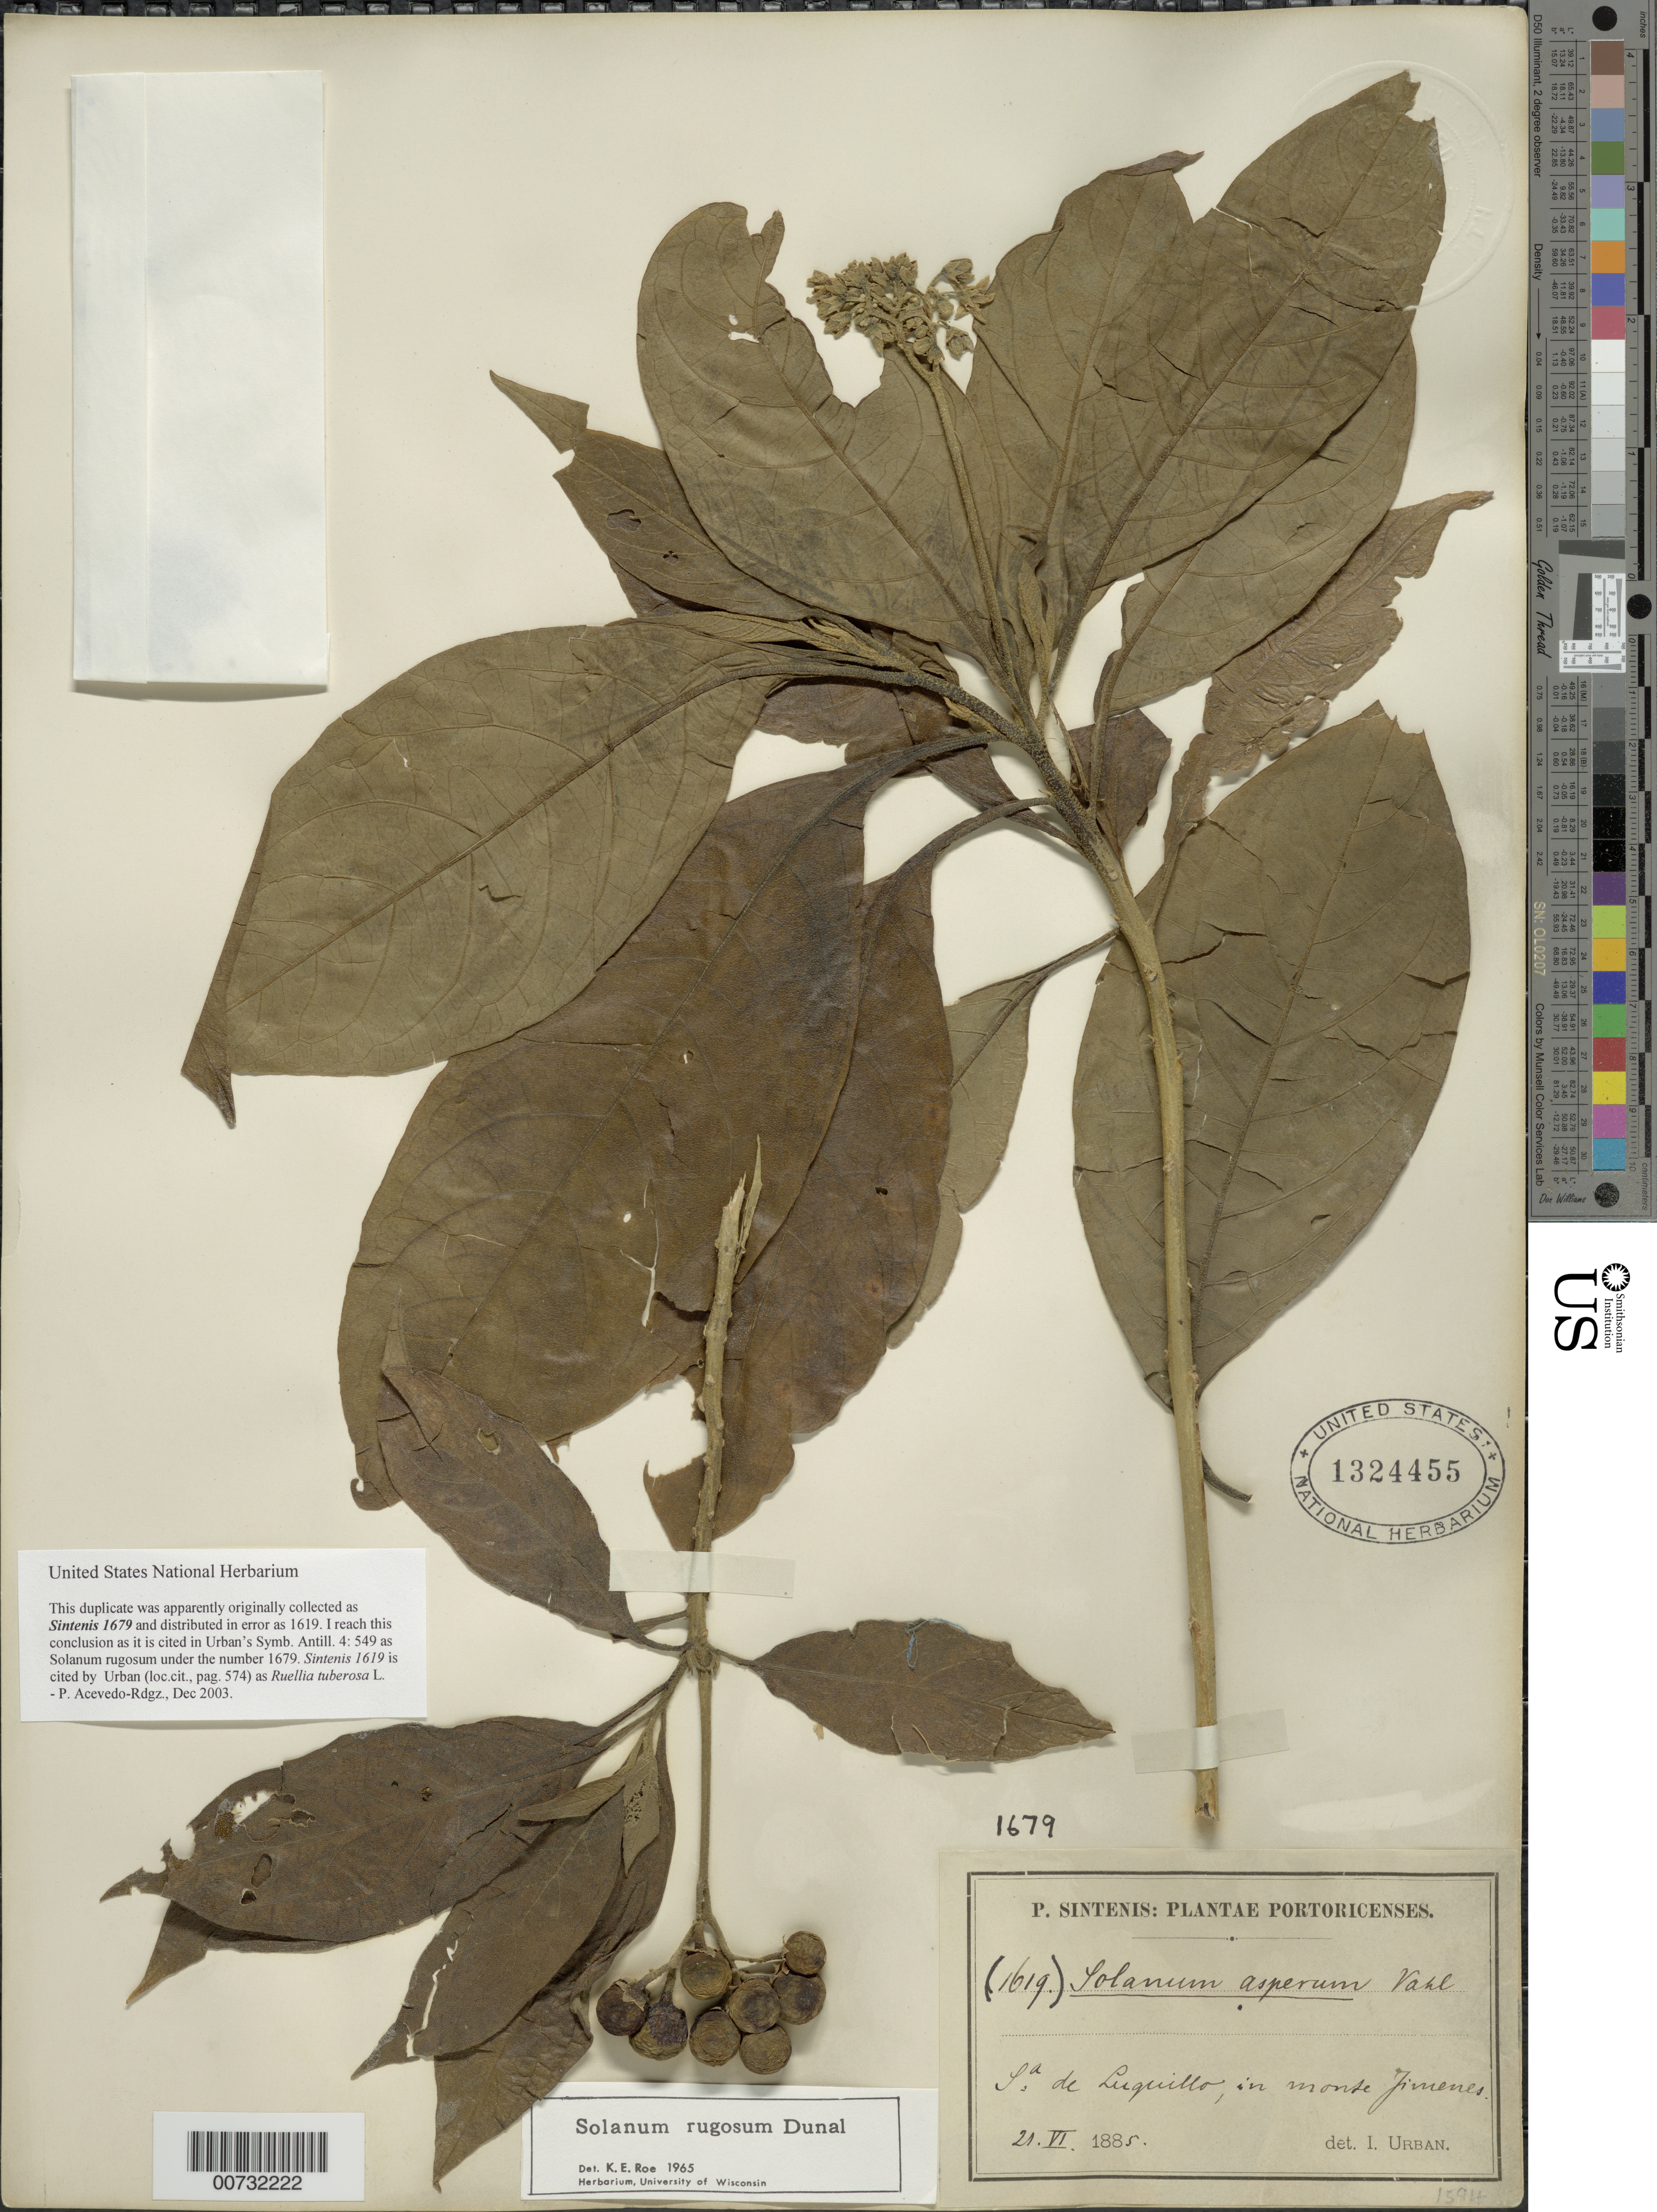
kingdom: Plantae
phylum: Tracheophyta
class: Magnoliopsida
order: Solanales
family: Solanaceae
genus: Solanum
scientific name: Solanum rugosum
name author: Dunal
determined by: Roe, K. E.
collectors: P. Sintenis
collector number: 1679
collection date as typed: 21 Jun 1885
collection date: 1885-06-21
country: Puerto Rico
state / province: Luquillo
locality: Sierra de Luquillo, in monte Jimenes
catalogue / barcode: US 1324455